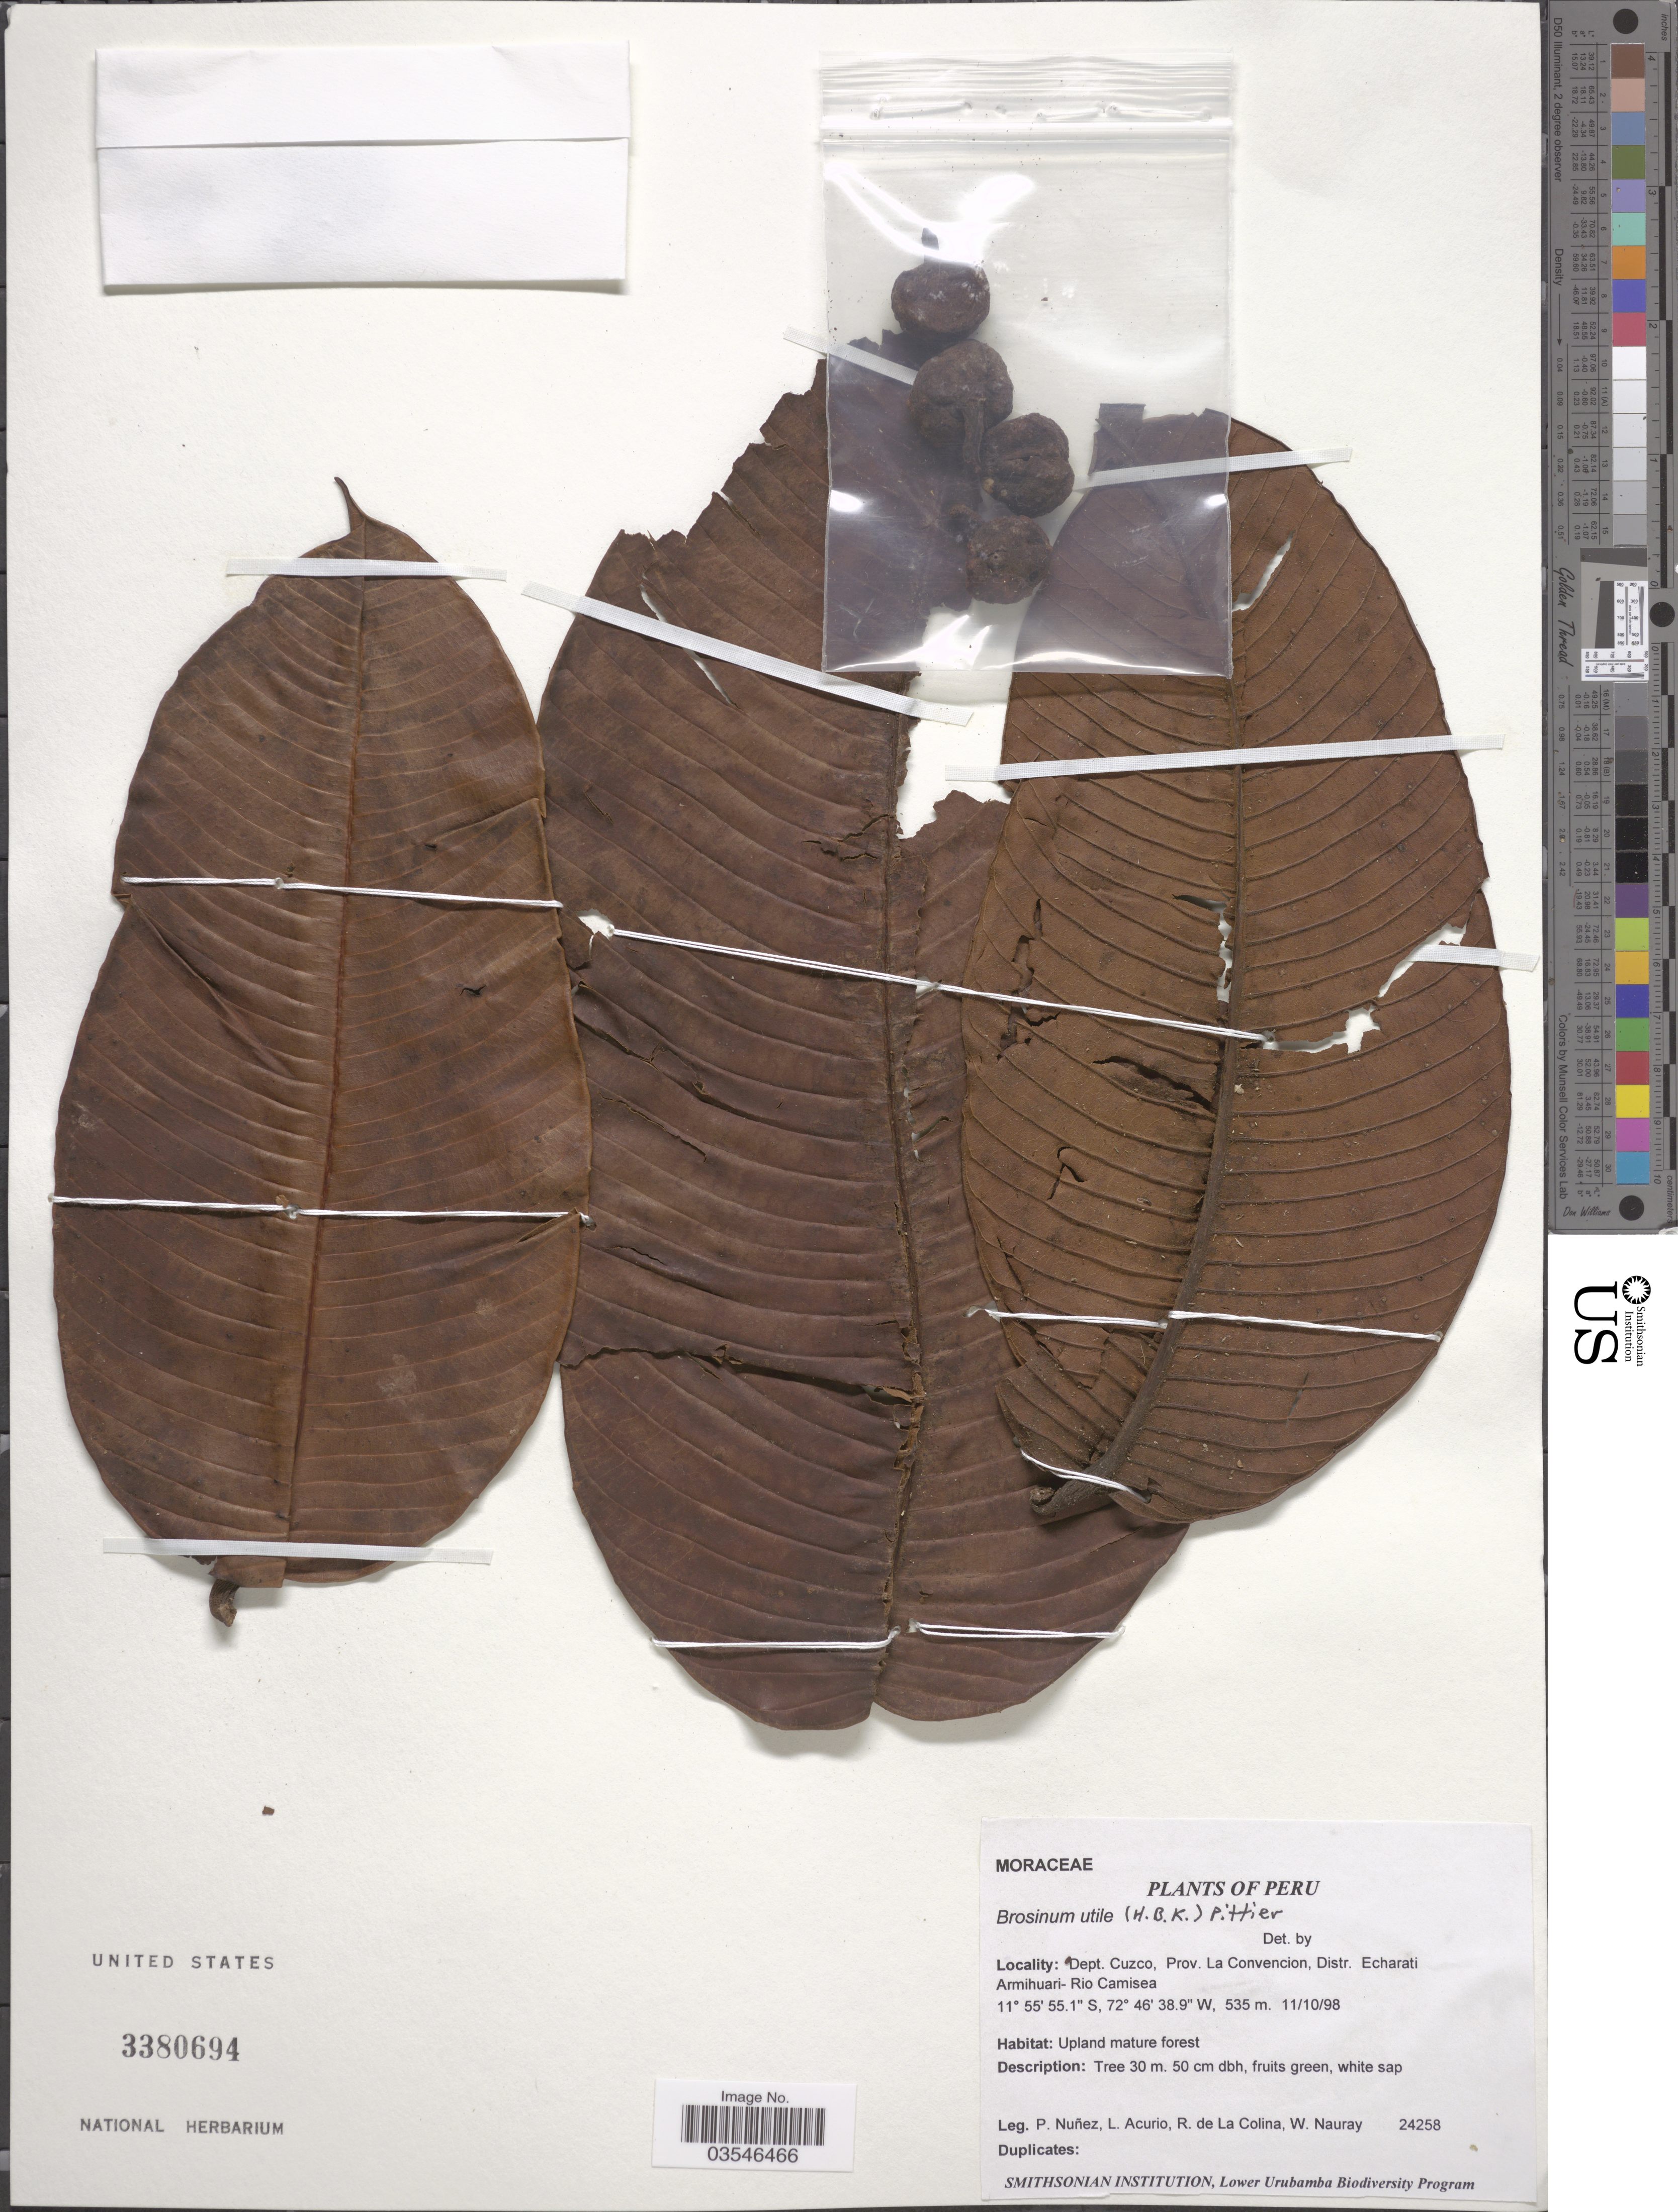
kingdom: Plantae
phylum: Tracheophyta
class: Magnoliopsida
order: Rosales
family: Moraceae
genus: Brosimum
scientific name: Brosimum utile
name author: (Kunth) Oken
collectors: P. Nuñez V., L. Acurio, R. de La Colina & W. Nauray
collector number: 24258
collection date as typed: Transcribed d/m/y: 11/10/98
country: Peru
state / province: Cusco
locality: Dept. Cuzco, Prov. La Convencion, Distr. Echarati Armihuari- Rio Camisea.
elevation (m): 535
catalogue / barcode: US 3380694